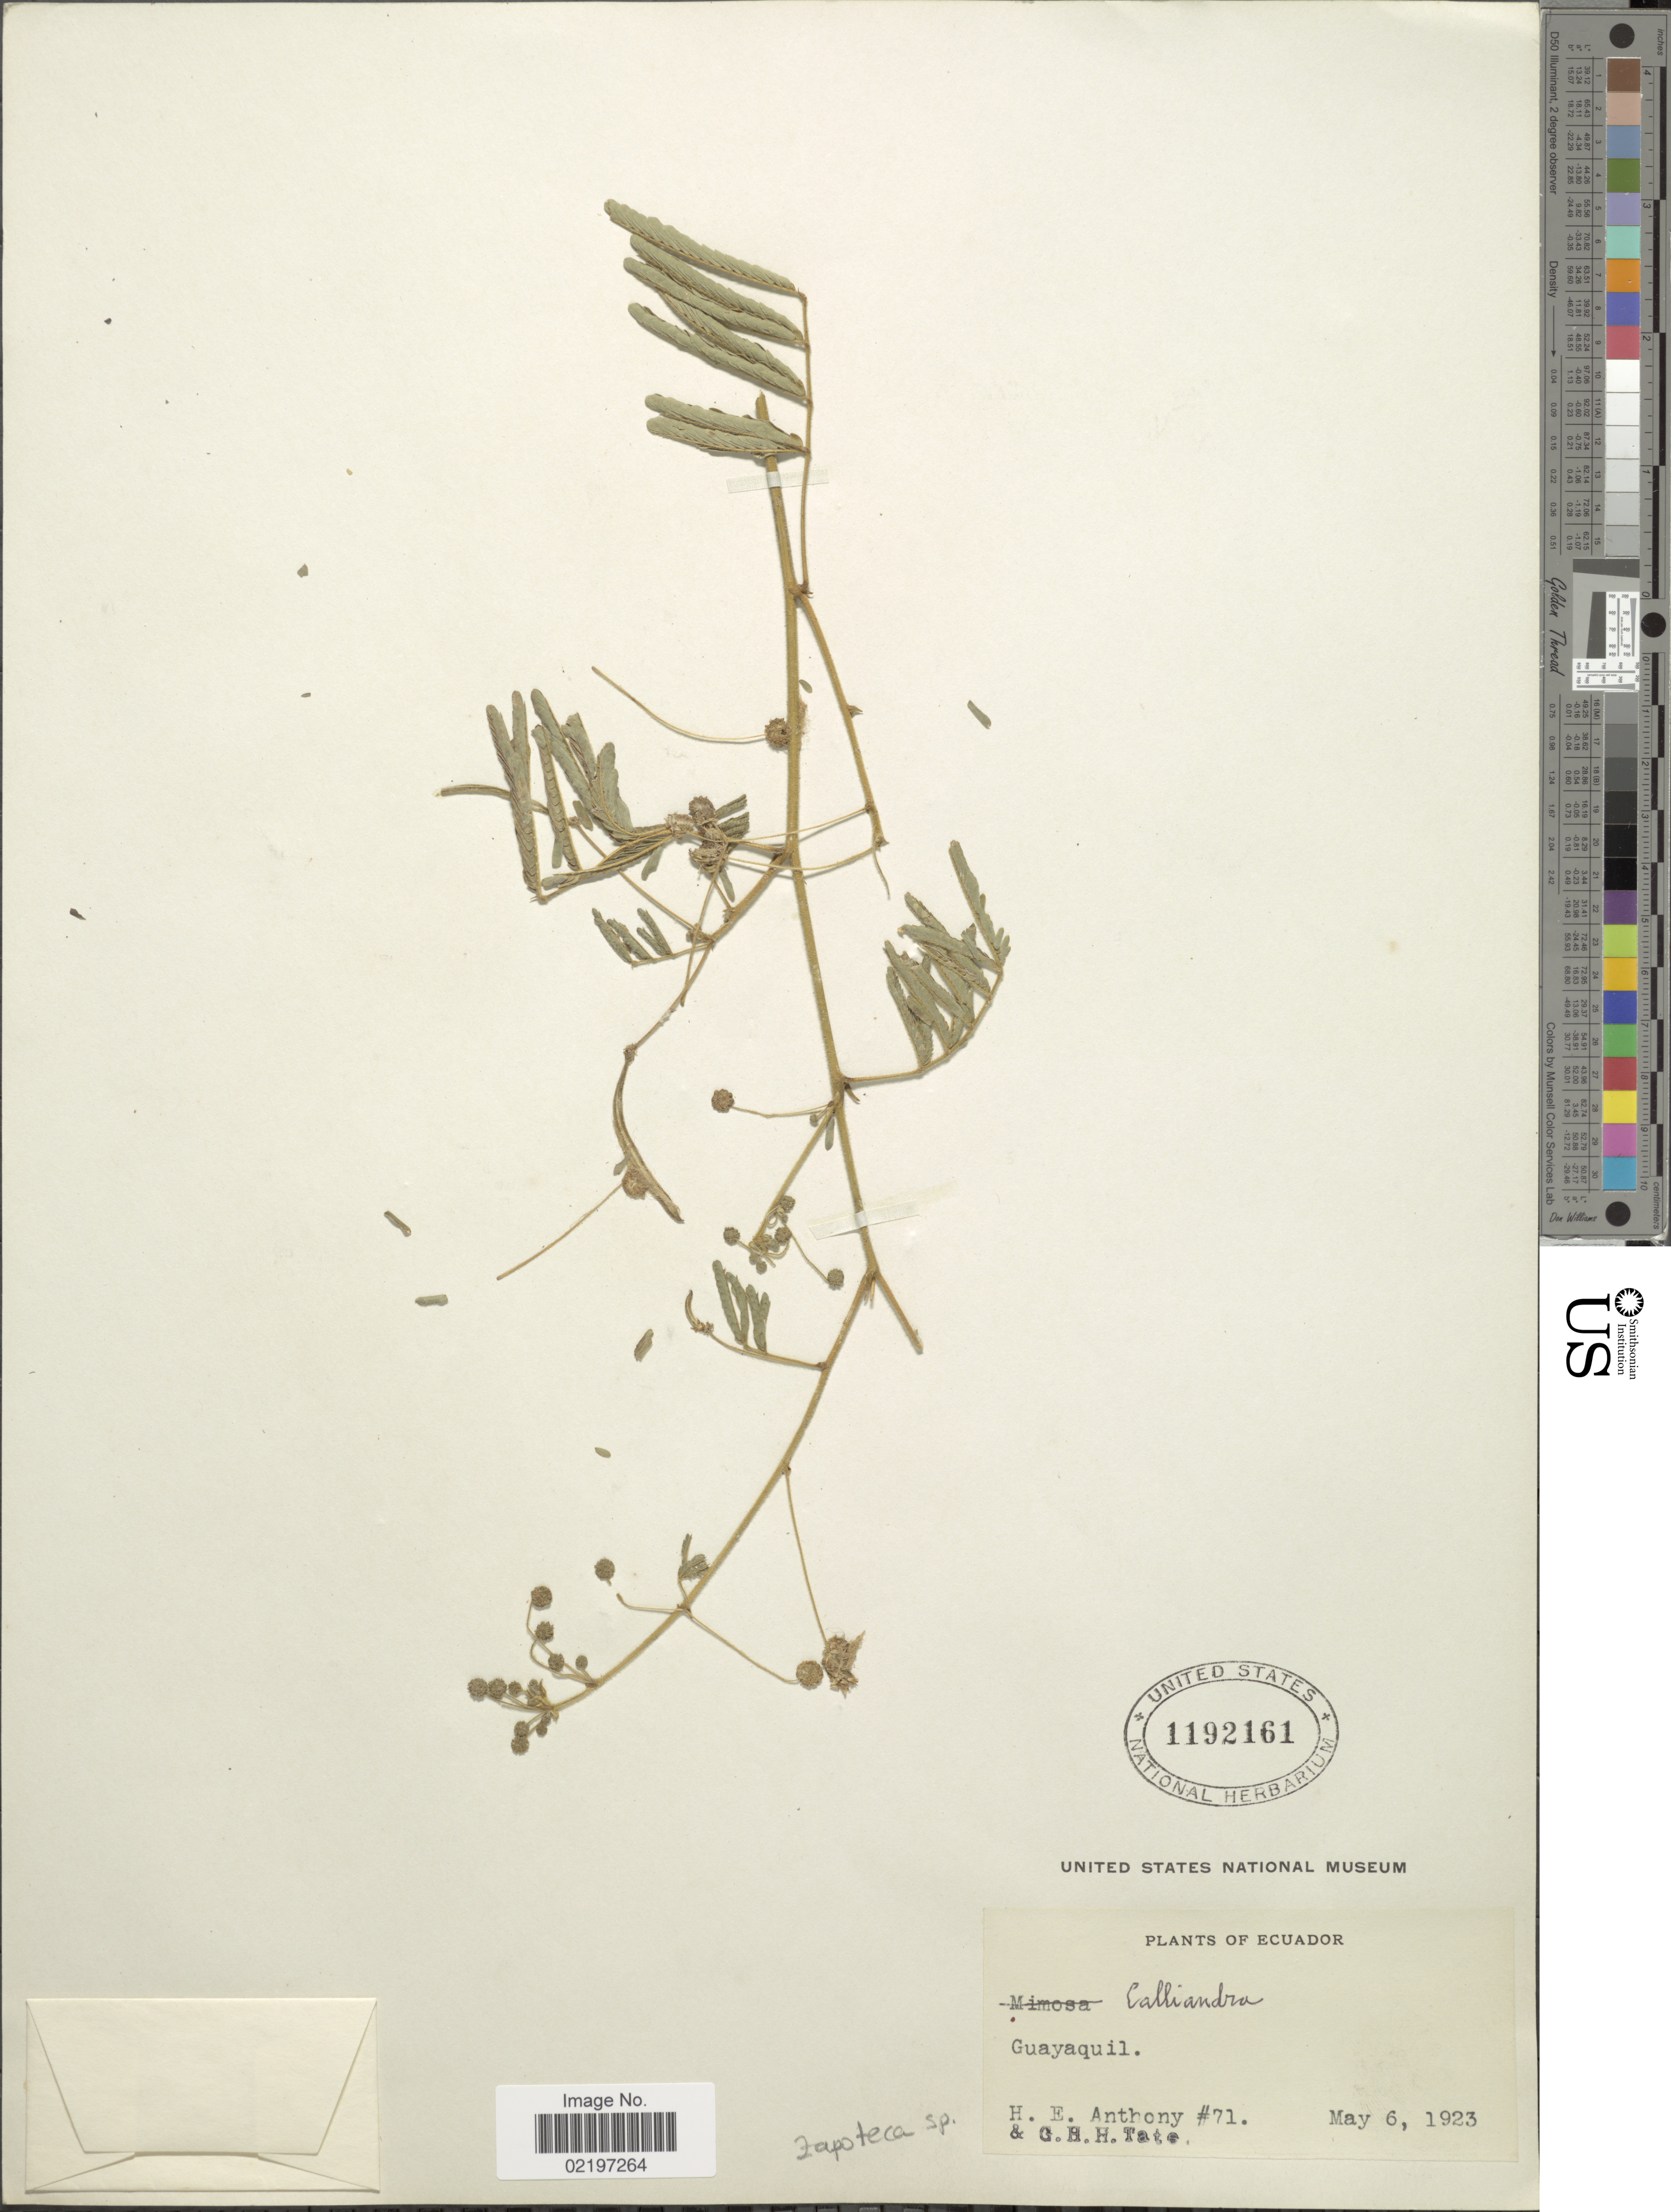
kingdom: Plantae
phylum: Tracheophyta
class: Magnoliopsida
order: Fabales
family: Fabaceae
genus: Zapoteca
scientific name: Zapoteca sp.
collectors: H. E. Anthony & G. Tate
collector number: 71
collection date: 1923-05-06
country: Peru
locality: Guayaquil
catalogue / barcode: US 1192161